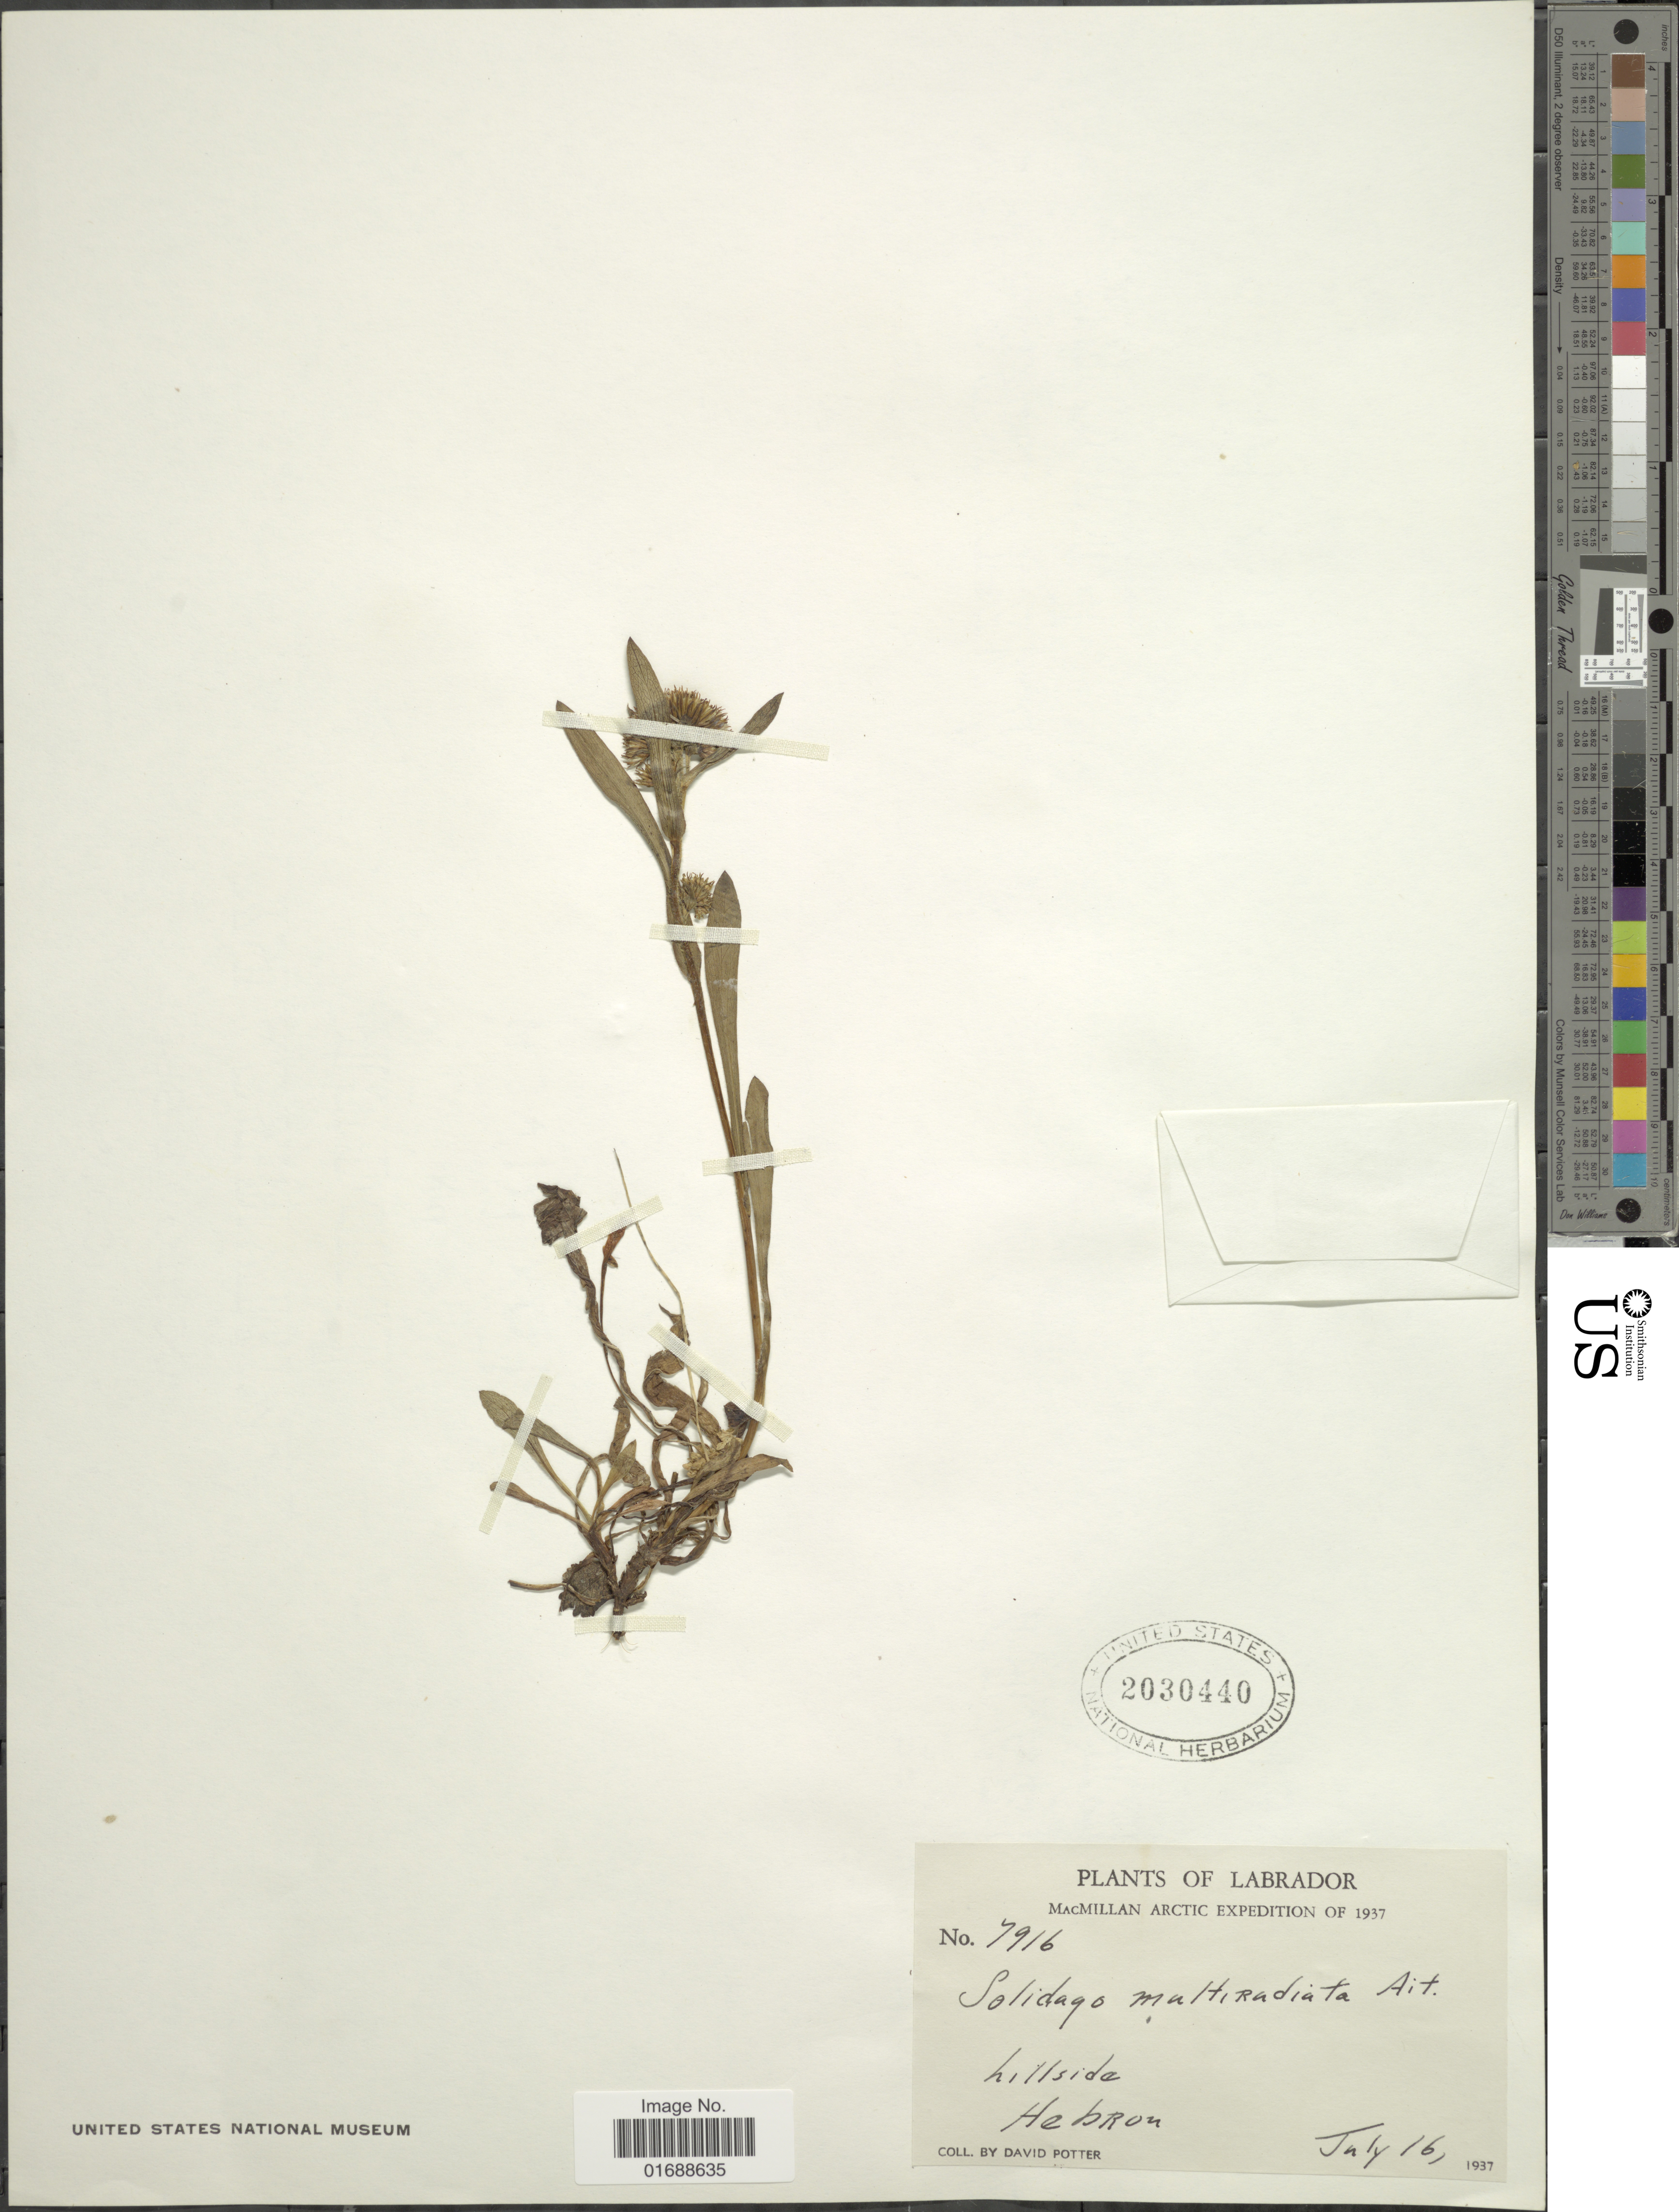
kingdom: Plantae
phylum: Tracheophyta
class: Magnoliopsida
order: Asterales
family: Asteraceae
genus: Solidago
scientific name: Solidago multiradiata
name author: Aiton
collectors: D. Potter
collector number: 7916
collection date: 1937-07-16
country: Canada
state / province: Newfoundland and Labrador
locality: Labrador, Hebrom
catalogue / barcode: US 2030440